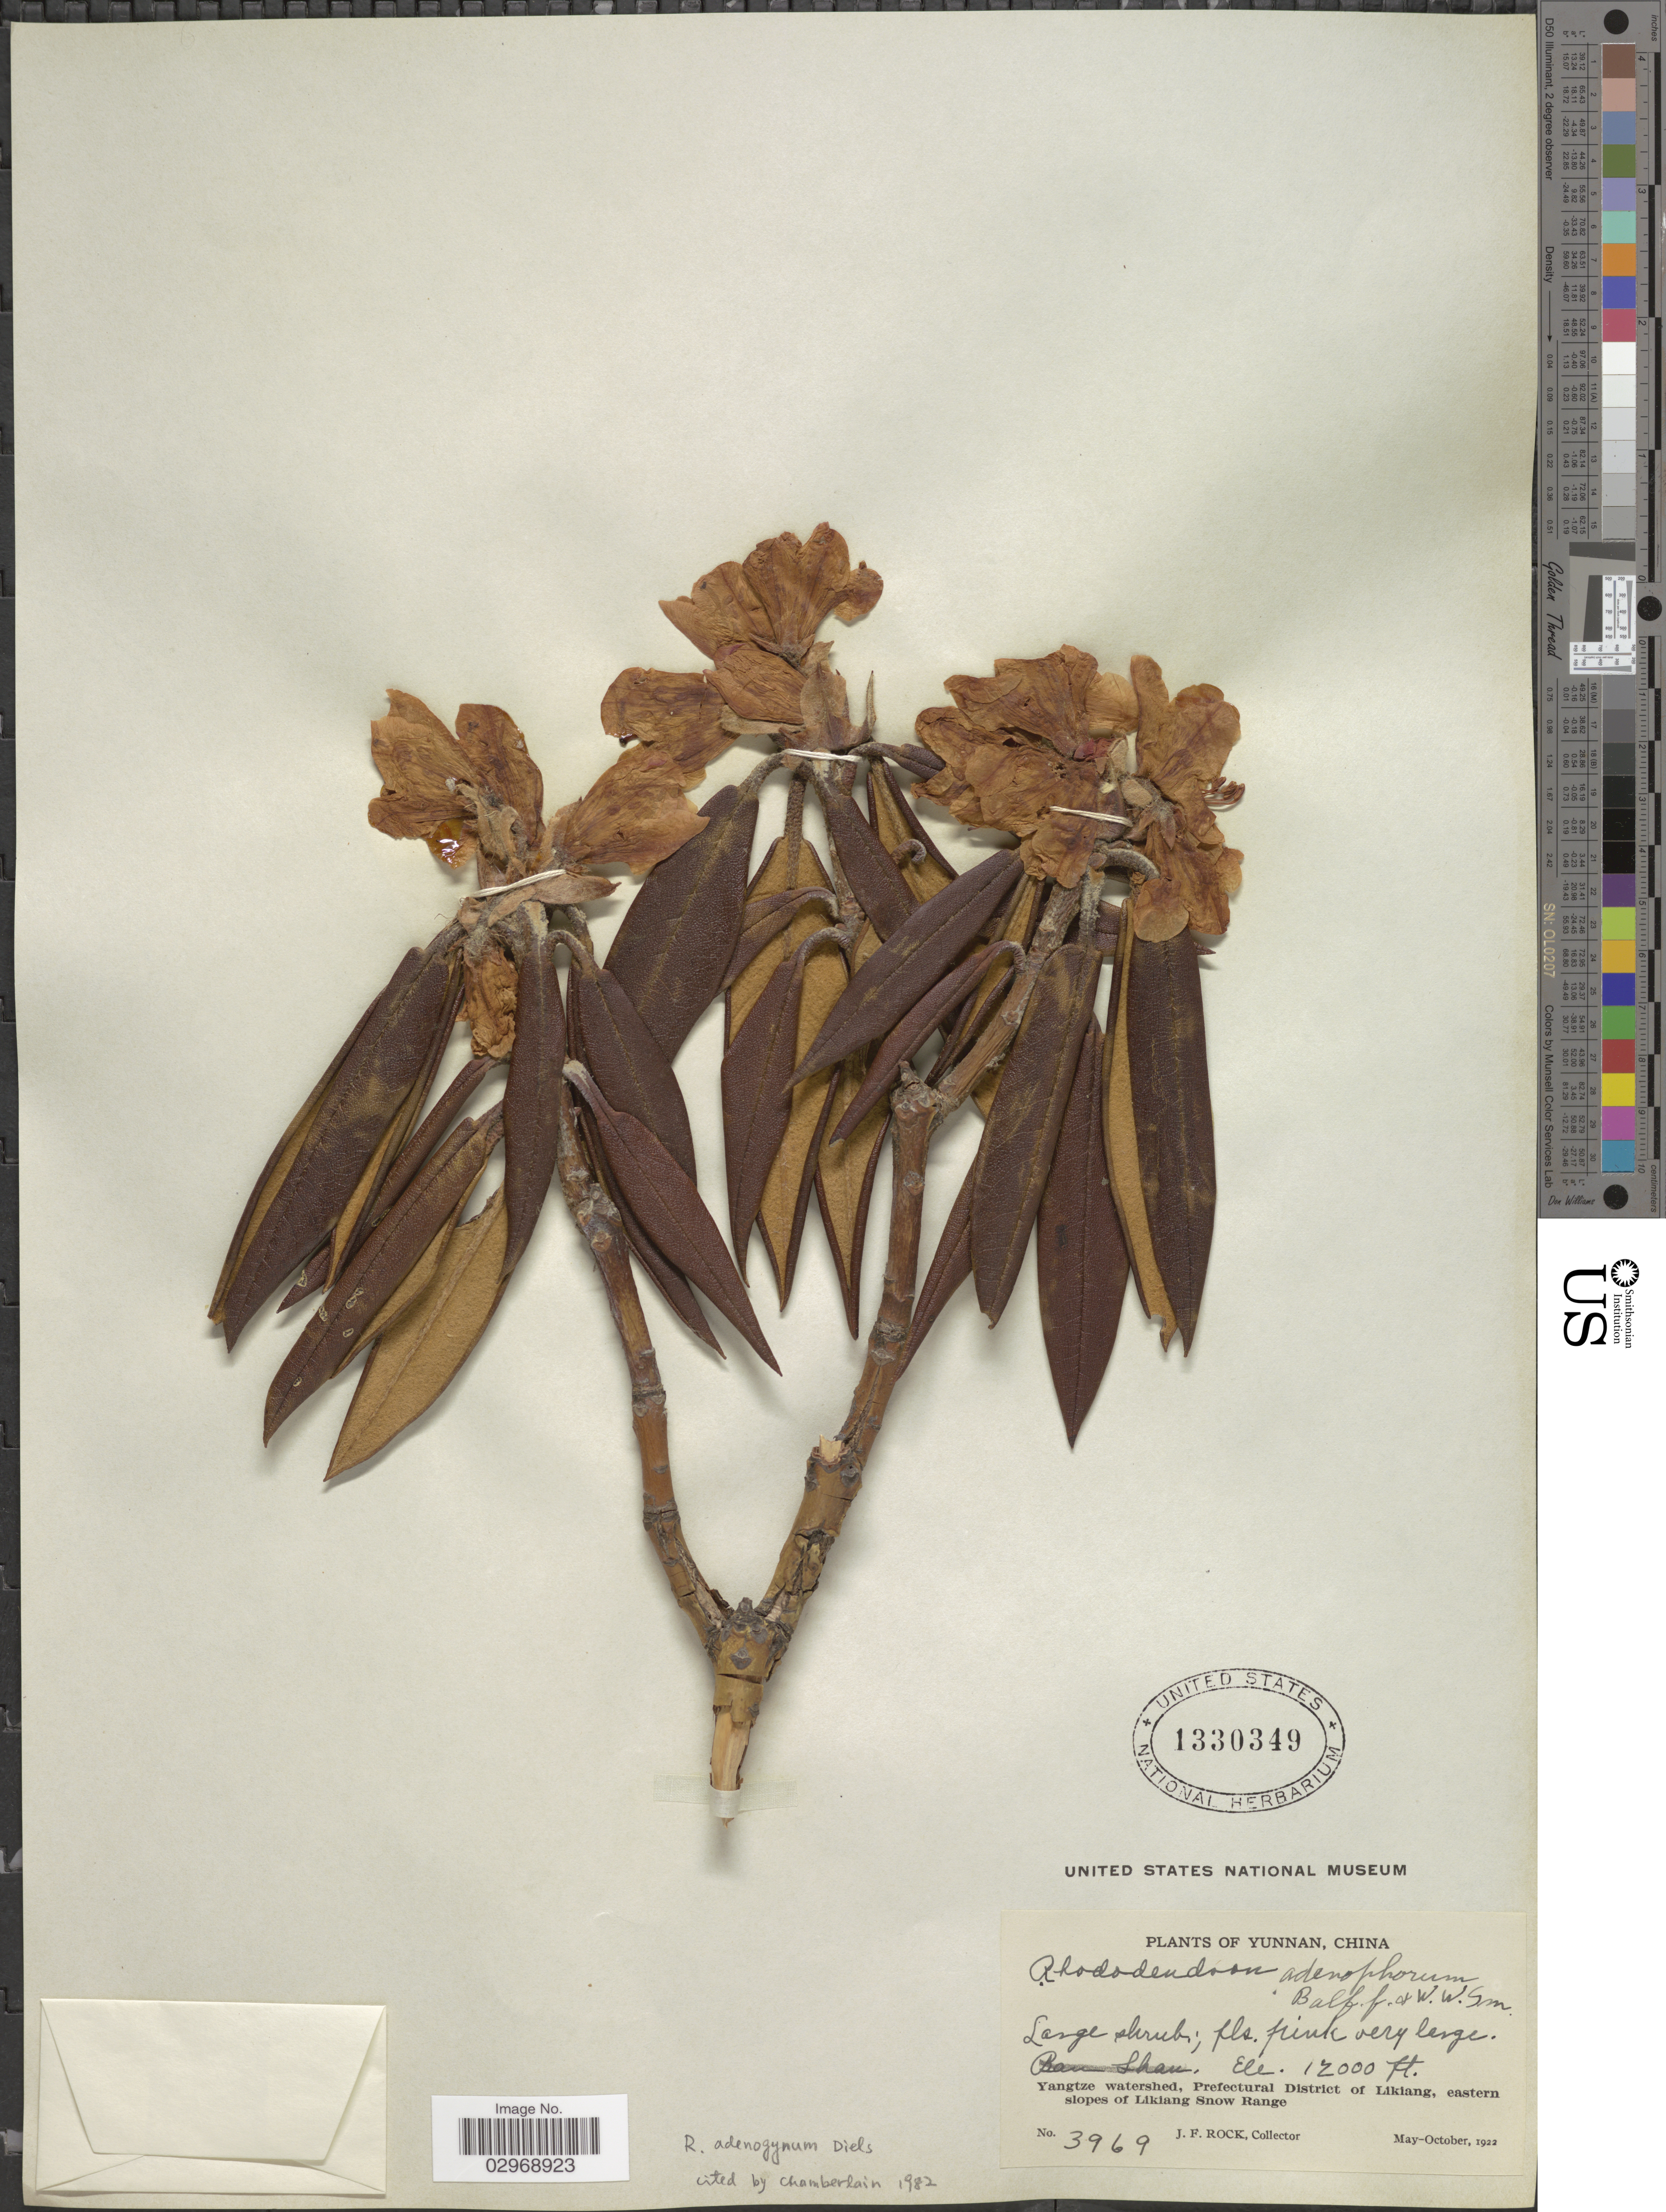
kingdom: Plantae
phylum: Tracheophyta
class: Magnoliopsida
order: Ericales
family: Ericaceae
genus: Rhododendron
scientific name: Rhododendron adenogynum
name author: Diels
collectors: J. Rock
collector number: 3969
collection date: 1922-05/1922-10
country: China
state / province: Yunnan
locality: Yangtze watershed, Prefectural District of Likiang, eastern slopes of Likiang Snow Range.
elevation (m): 3658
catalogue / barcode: US 1330349